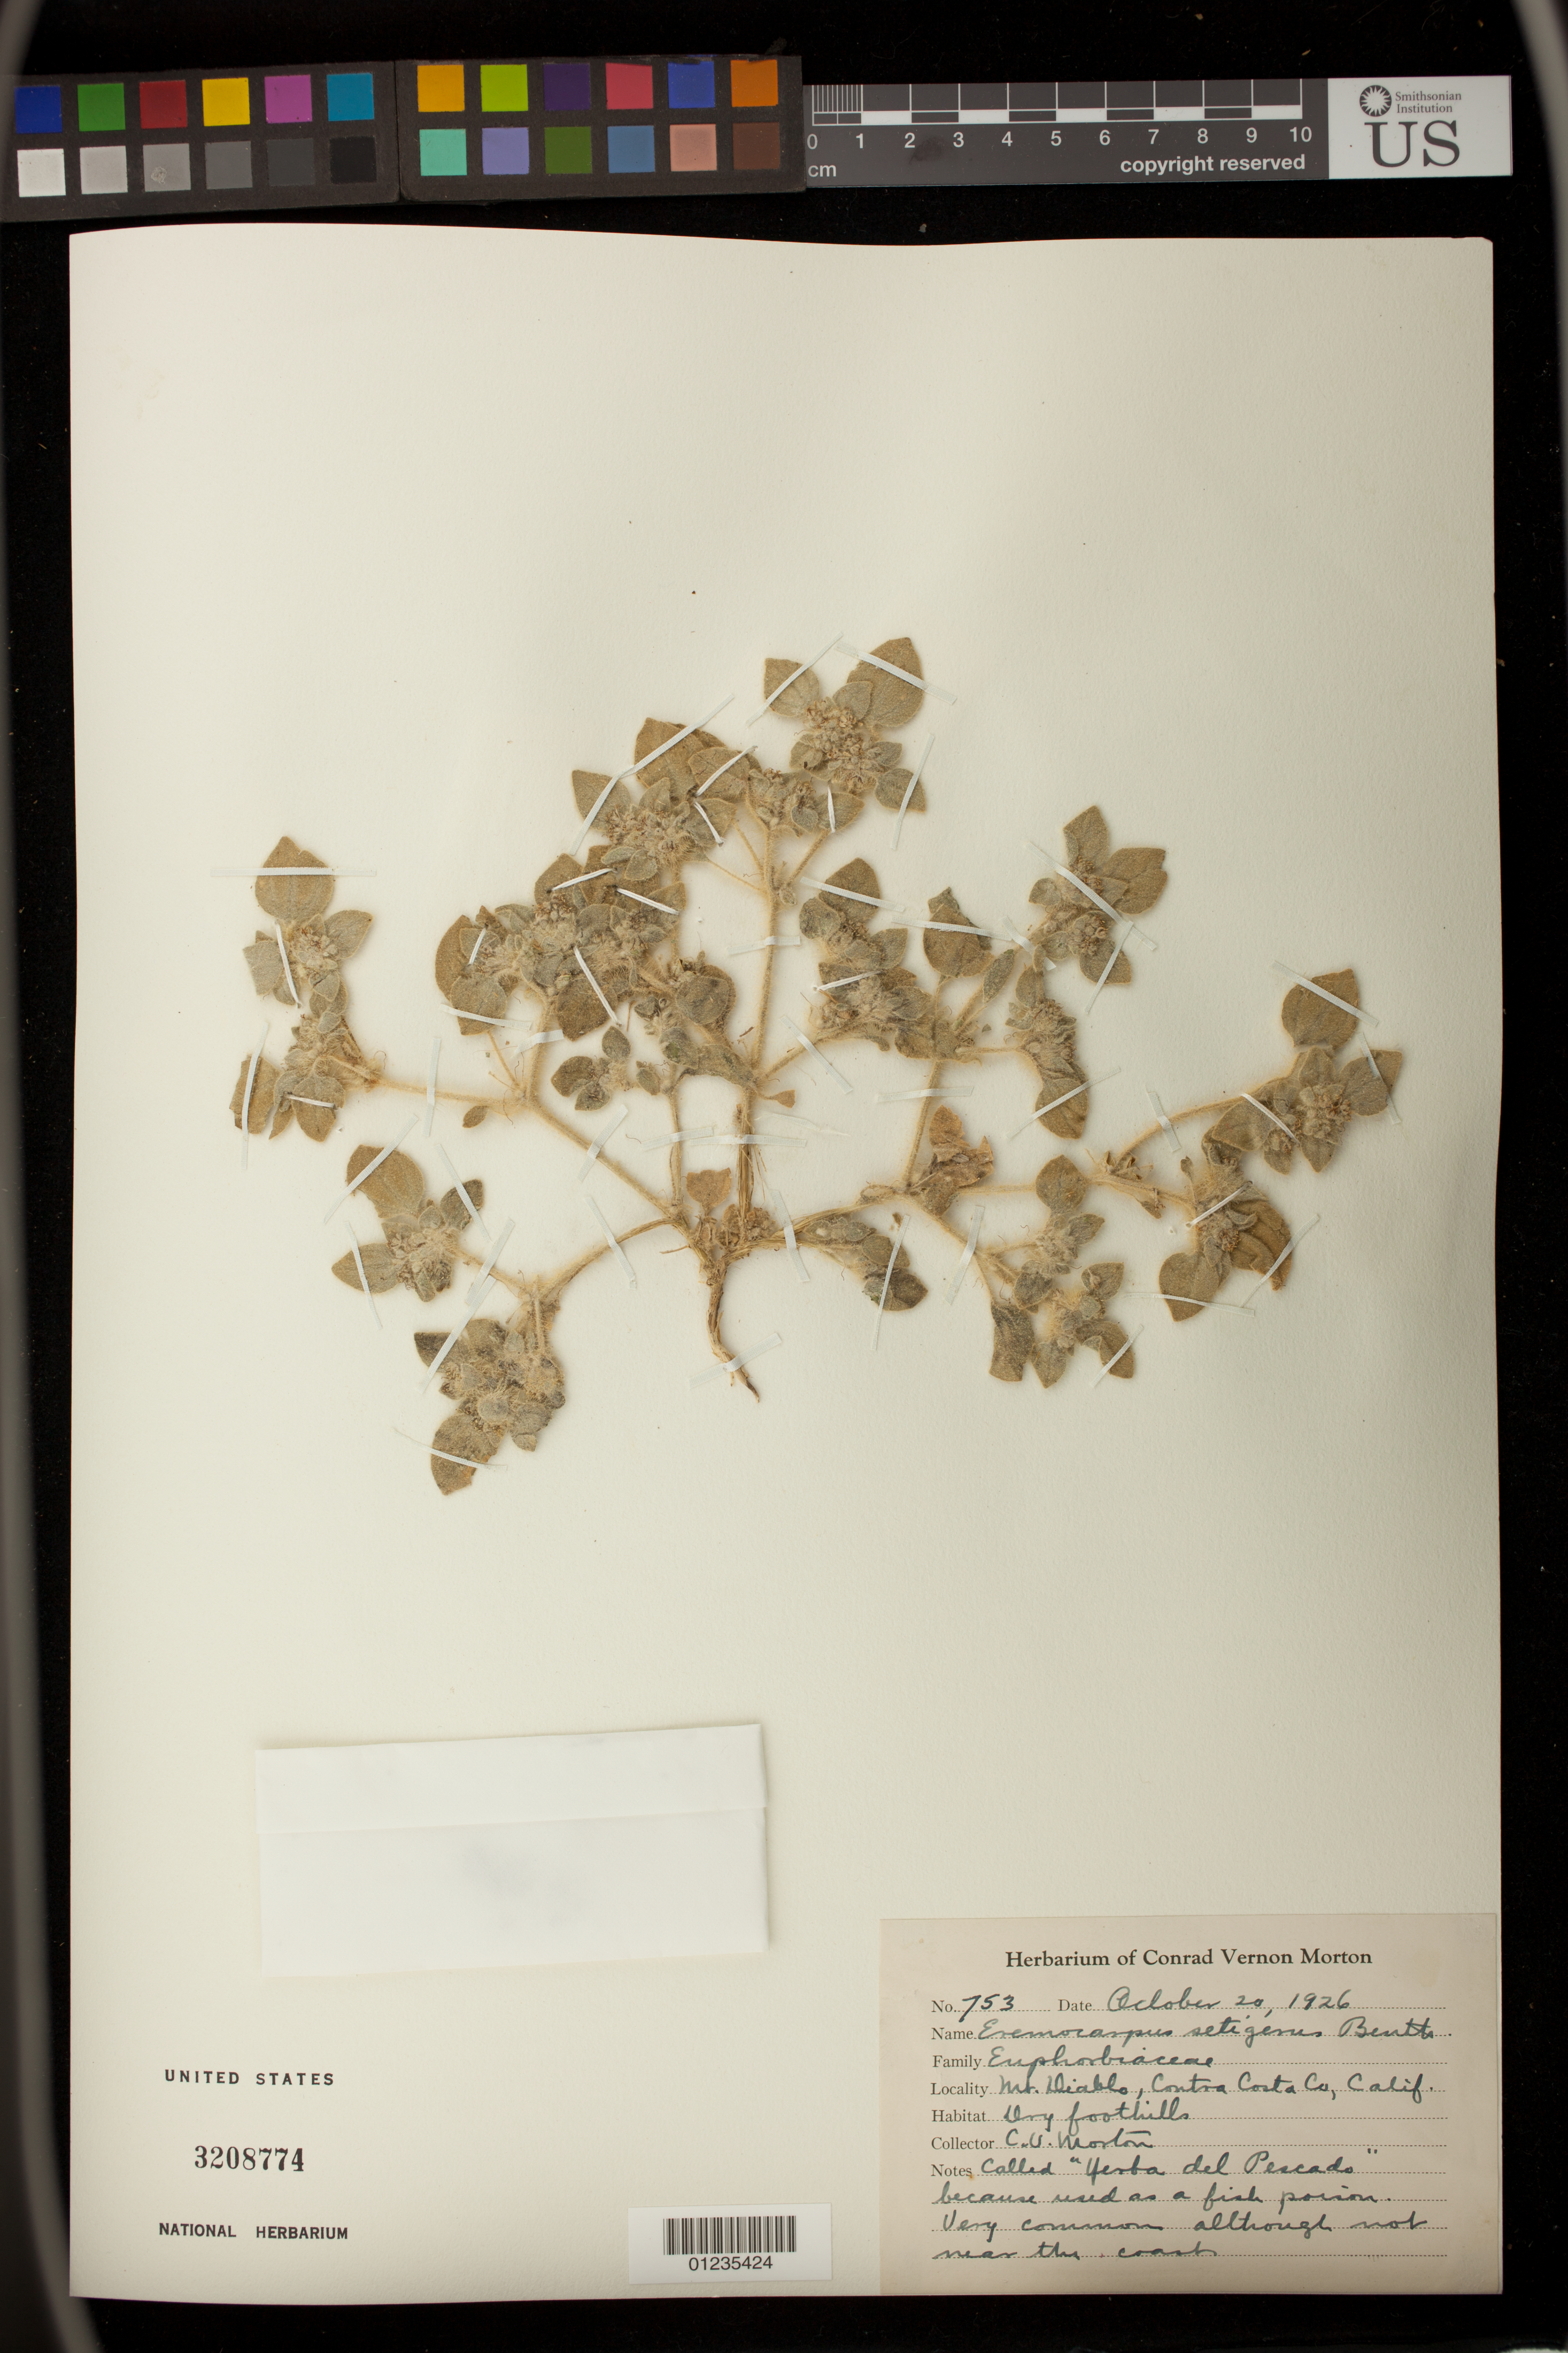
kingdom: Plantae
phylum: Tracheophyta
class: Magnoliopsida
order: Malpighiales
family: Euphorbiaceae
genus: Eremocarpus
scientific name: Eremocarpus setigerus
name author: (Hook.) Benth.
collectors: C. V. Morton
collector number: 753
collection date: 1926-10-20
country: United States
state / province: California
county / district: Contra Costa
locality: Mt.Diablo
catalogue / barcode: US 3208774